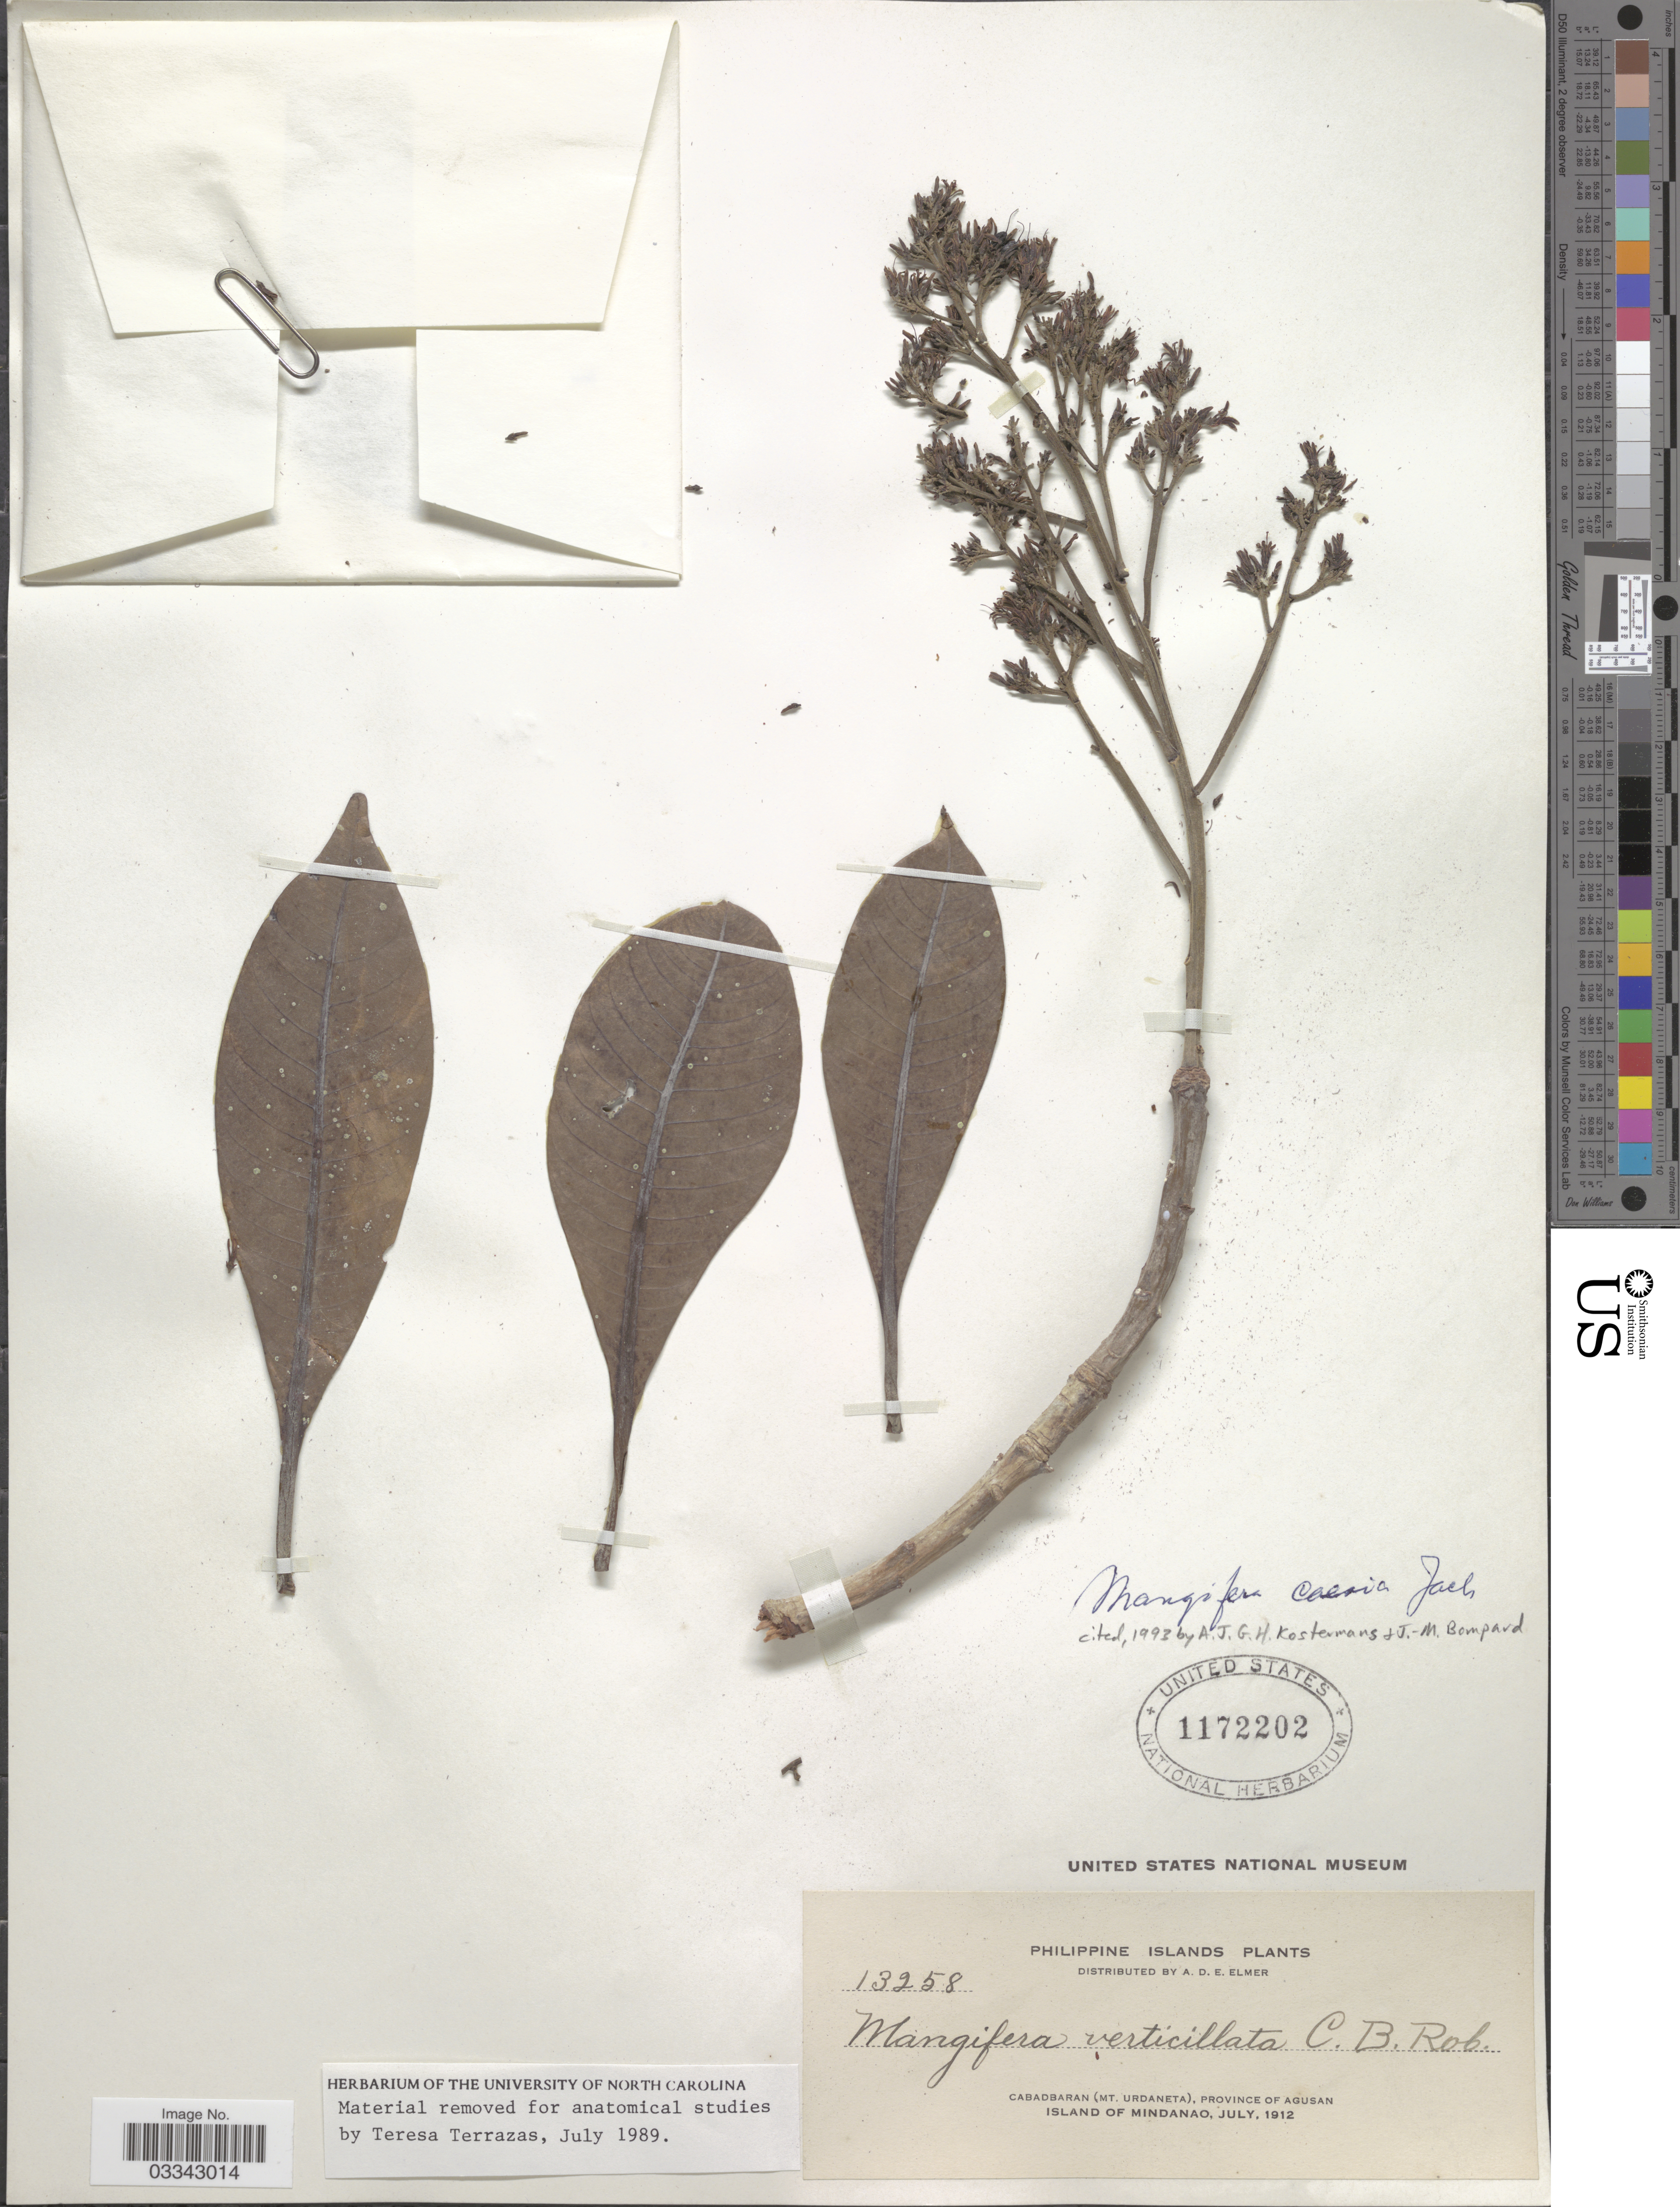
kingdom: Plantae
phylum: Tracheophyta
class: Magnoliopsida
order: Sapindales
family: Anacardiaceae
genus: Mangifera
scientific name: Mangifera caesia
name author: Jack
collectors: A. D. E. Elmer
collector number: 13258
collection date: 1912-07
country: Philippines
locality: Philippine Islands. Cabadbaran (Mt. Urdaneta), Province of Agusan. Island of Mindanao.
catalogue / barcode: US 1172202